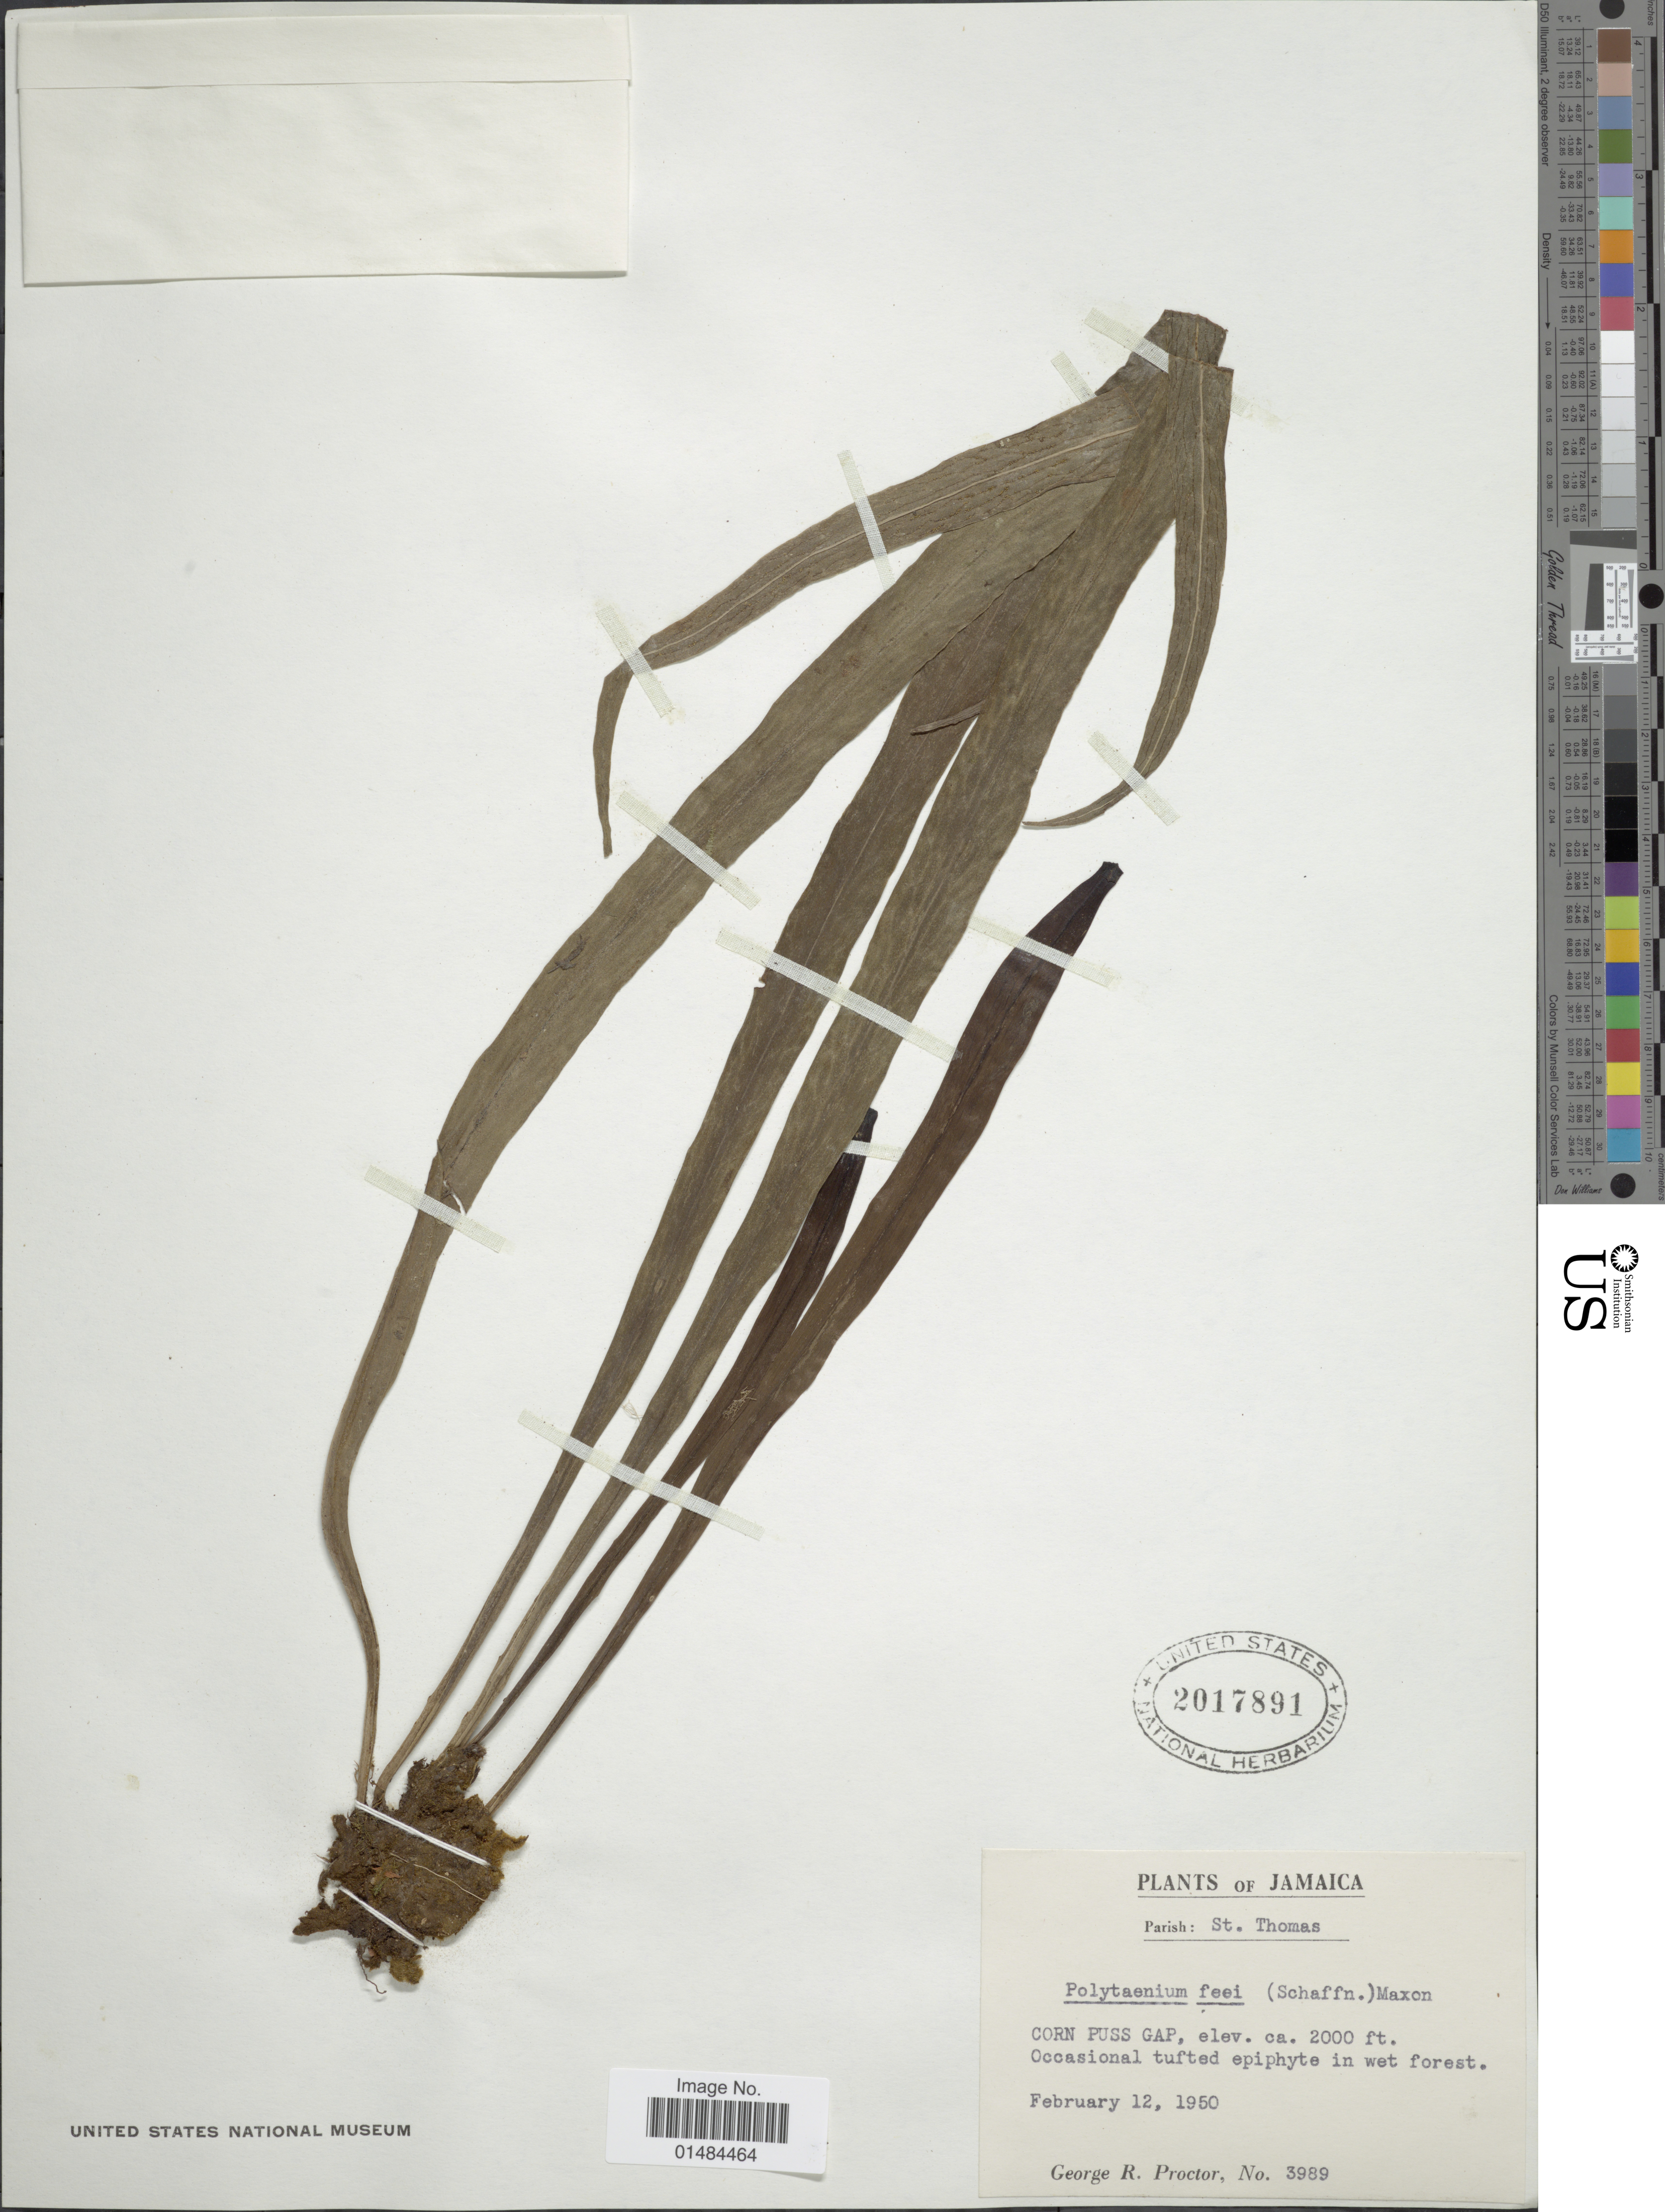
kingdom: Plantae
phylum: Tracheophyta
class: Polypodiopsida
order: Polypodiales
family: Pteridaceae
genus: Polytaenium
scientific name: Polytaenium lanceolatum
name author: (L.) Desv.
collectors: G. R. Proctor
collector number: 3989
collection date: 1950-02-12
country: Jamaica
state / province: Saint Thomas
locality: Jamaica, Parish: St. Thoms, Corn Puss Gap.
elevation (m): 610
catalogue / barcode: US 2017891